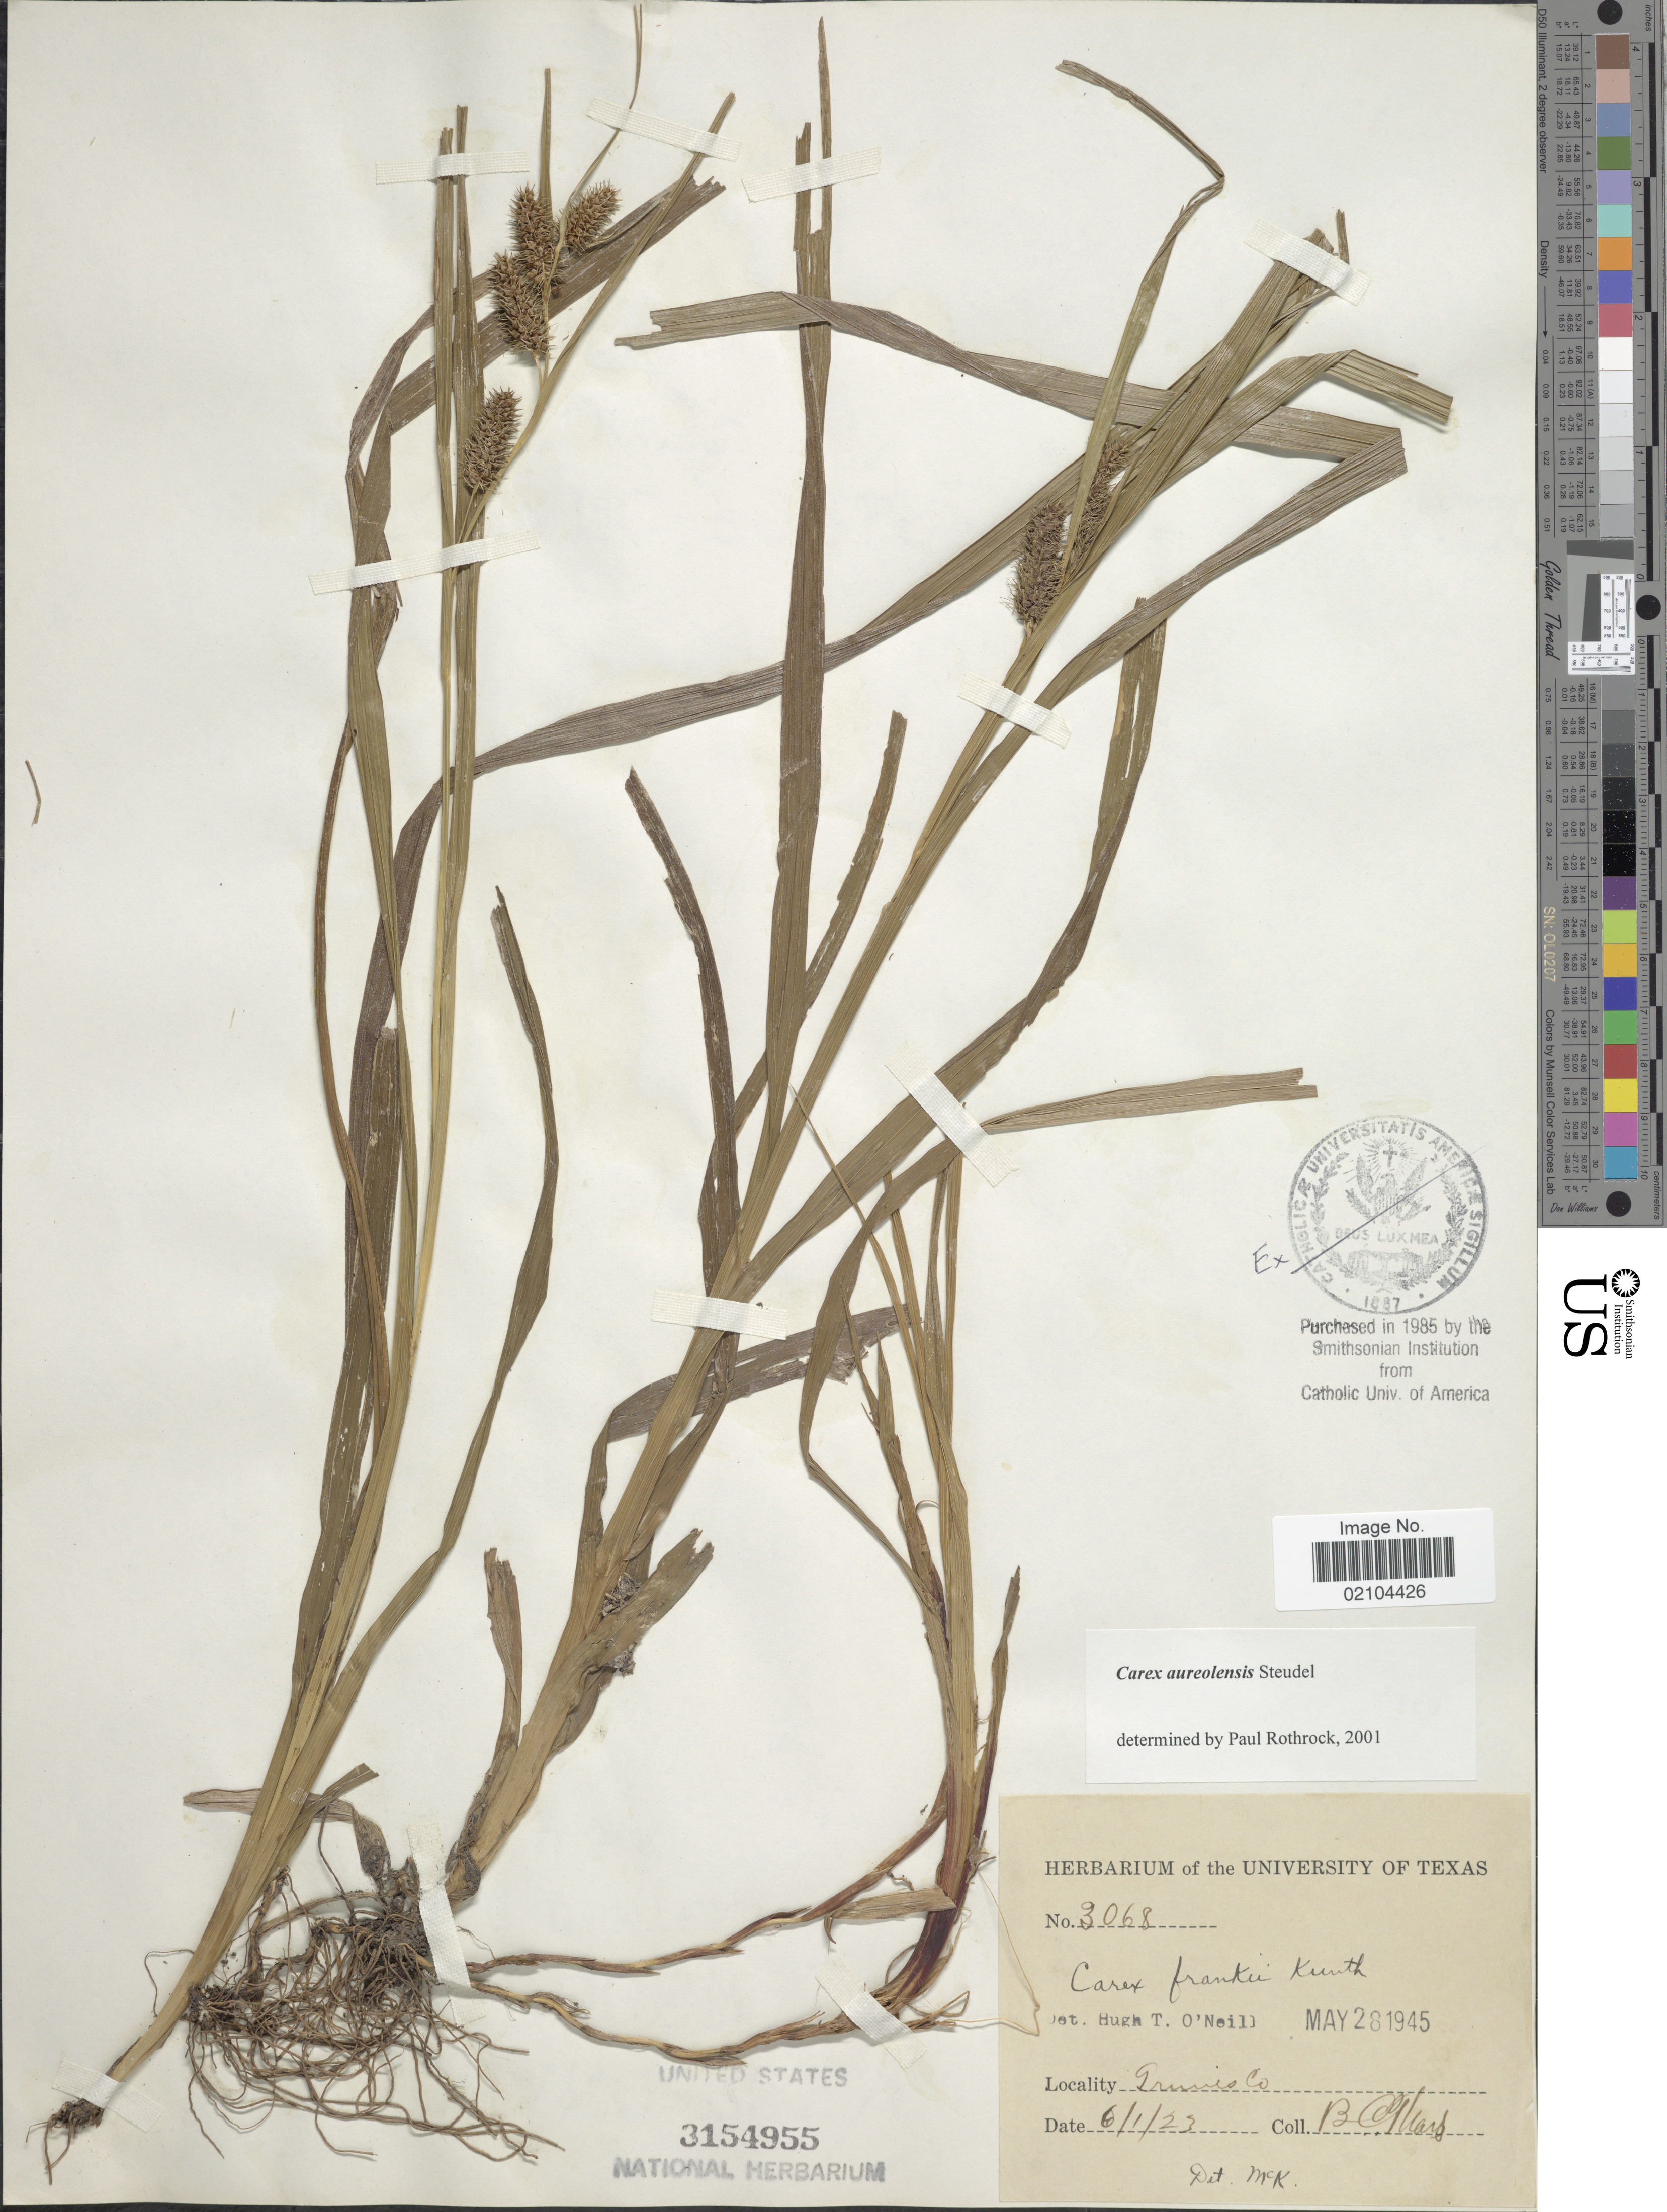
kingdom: Plantae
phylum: Tracheophyta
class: Liliopsida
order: Poales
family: Cyperaceae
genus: Carex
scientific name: Carex aureolensis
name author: Steud.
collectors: B. C. Tharp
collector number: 3068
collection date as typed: Transcribed d/m/y: 6/1/23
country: United States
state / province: Texas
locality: Grimes Co.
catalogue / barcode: US 3154955